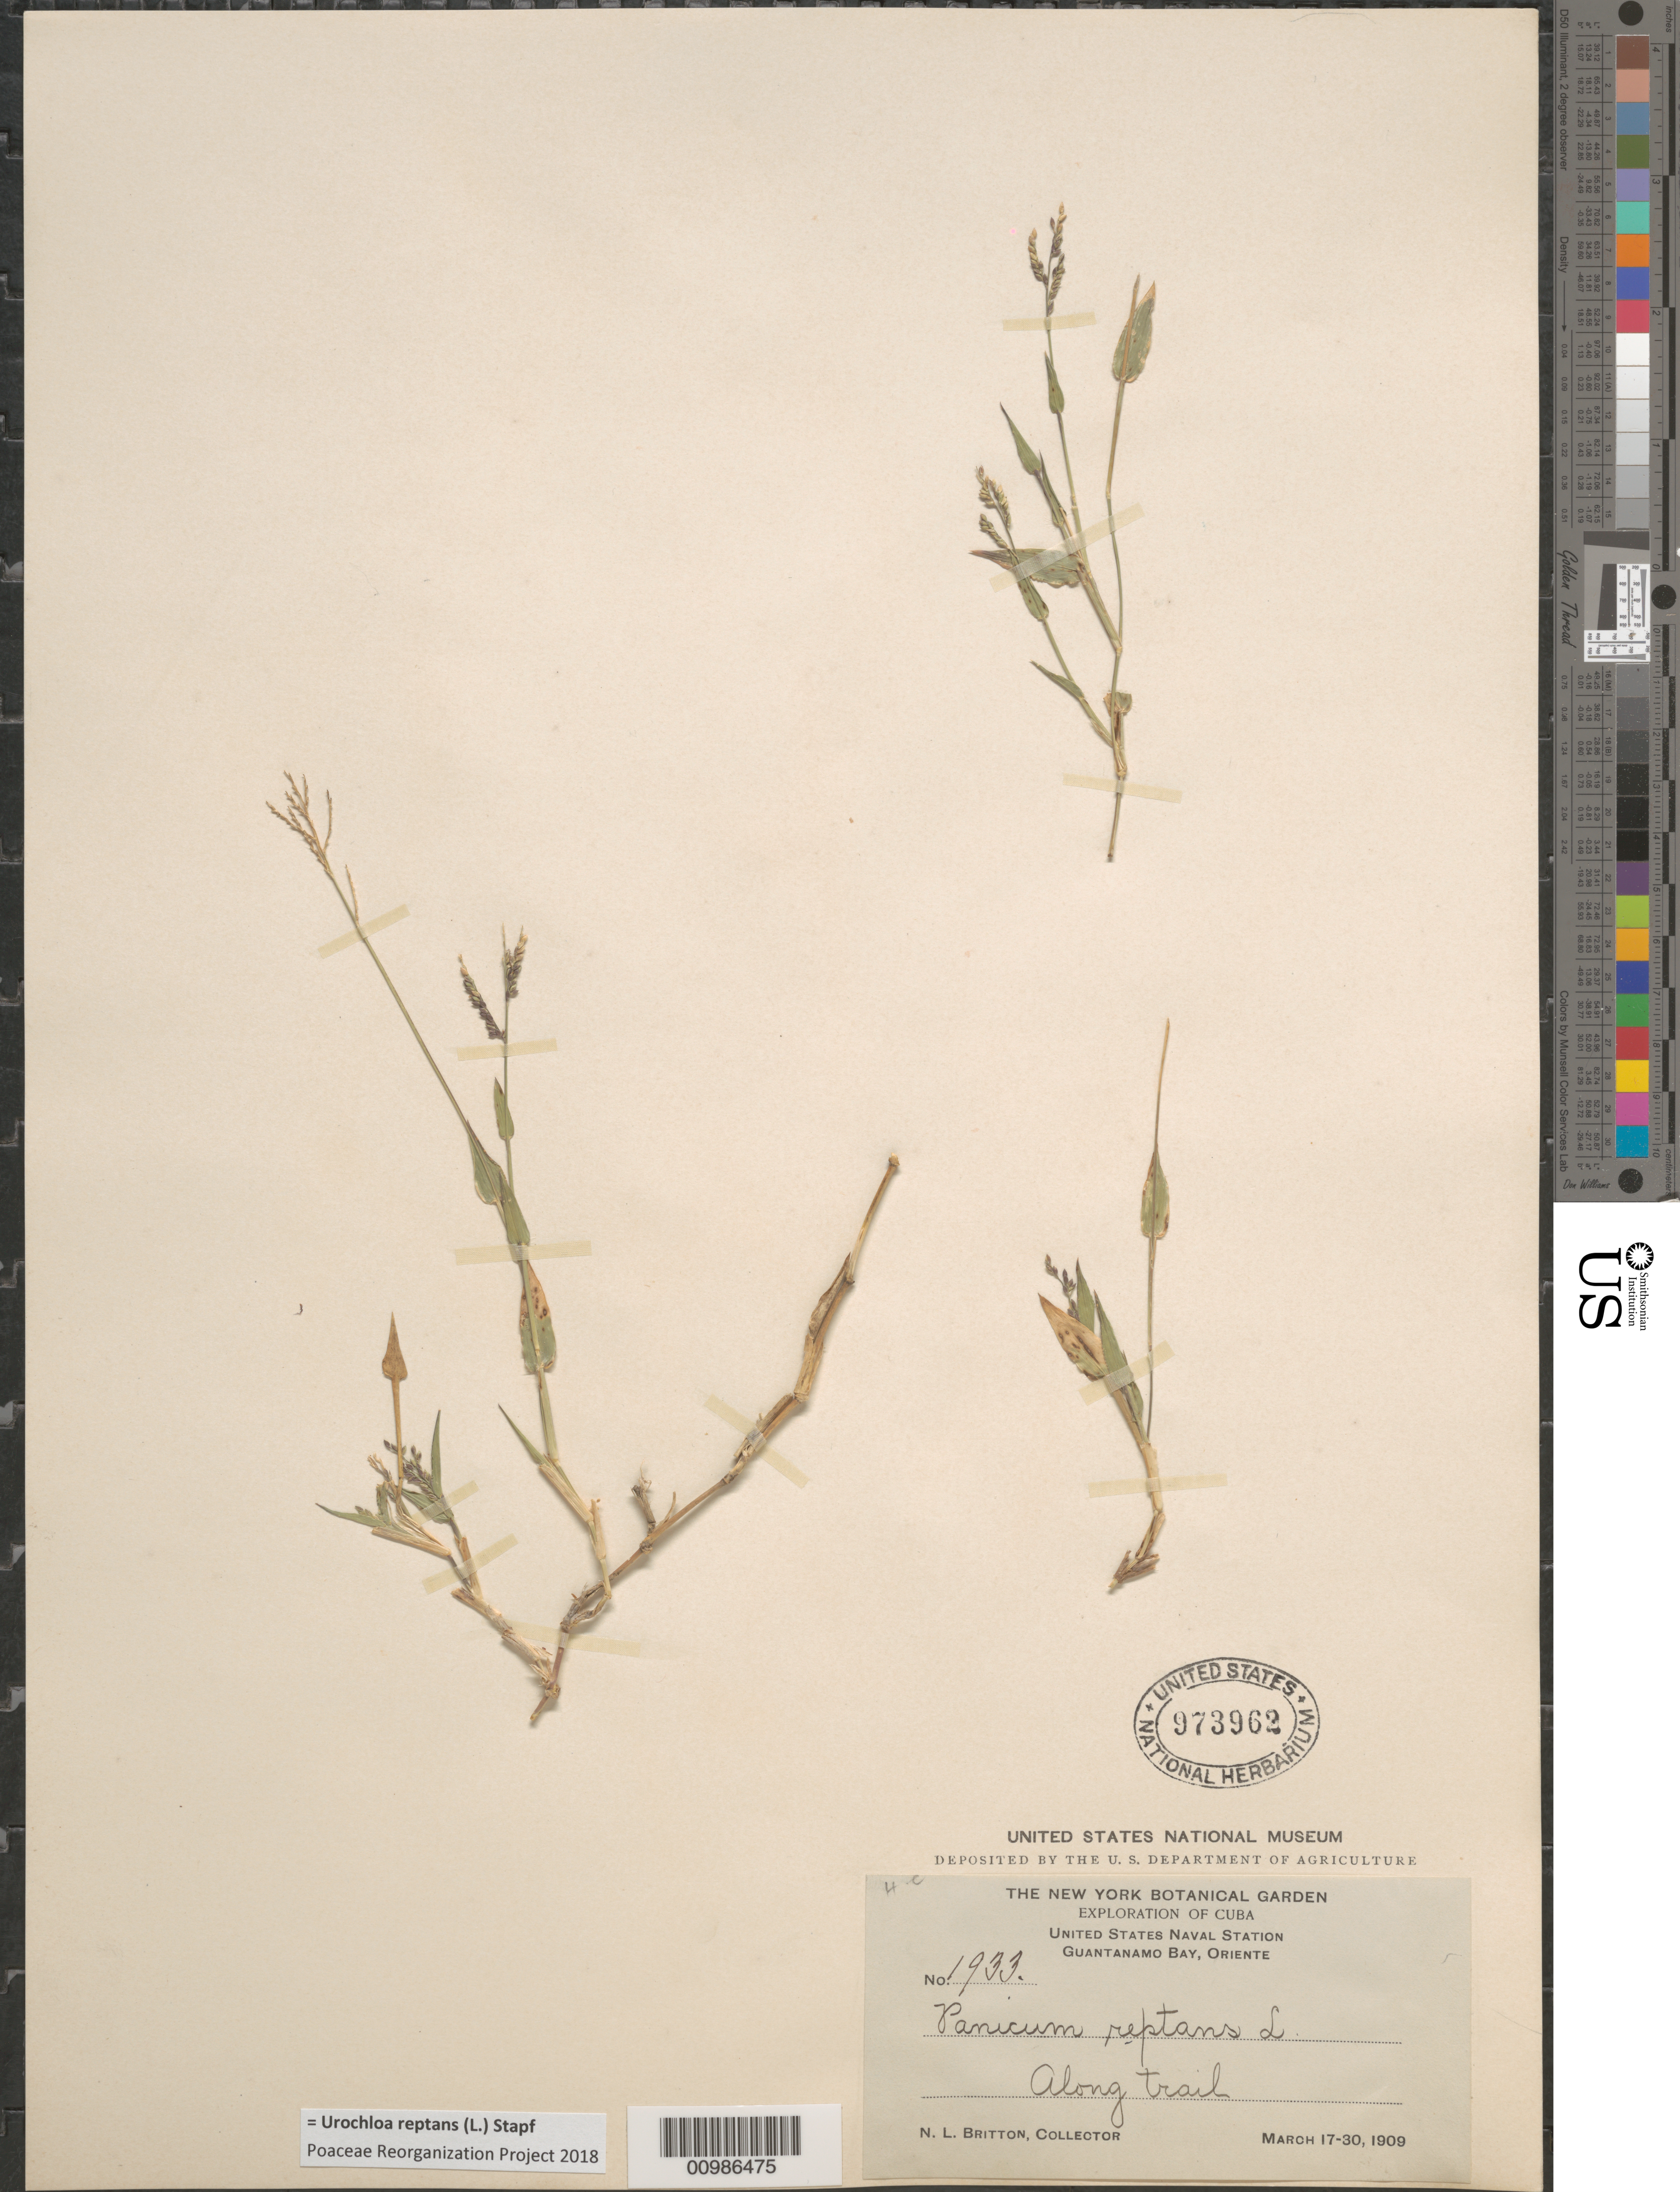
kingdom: Plantae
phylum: Tracheophyta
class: Liliopsida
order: Poales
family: Poaceae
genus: Brachiaria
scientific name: Brachiaria reptans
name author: (L.) C.E. Hubb. & C.A. Gardner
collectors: N. Britton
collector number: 1933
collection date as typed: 17 Mar 1909 to30 Mar 1909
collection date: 1909-03-17/1909-03-30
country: Cuba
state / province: Guantánamo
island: Cuba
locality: United States Naval Station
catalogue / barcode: US 973962